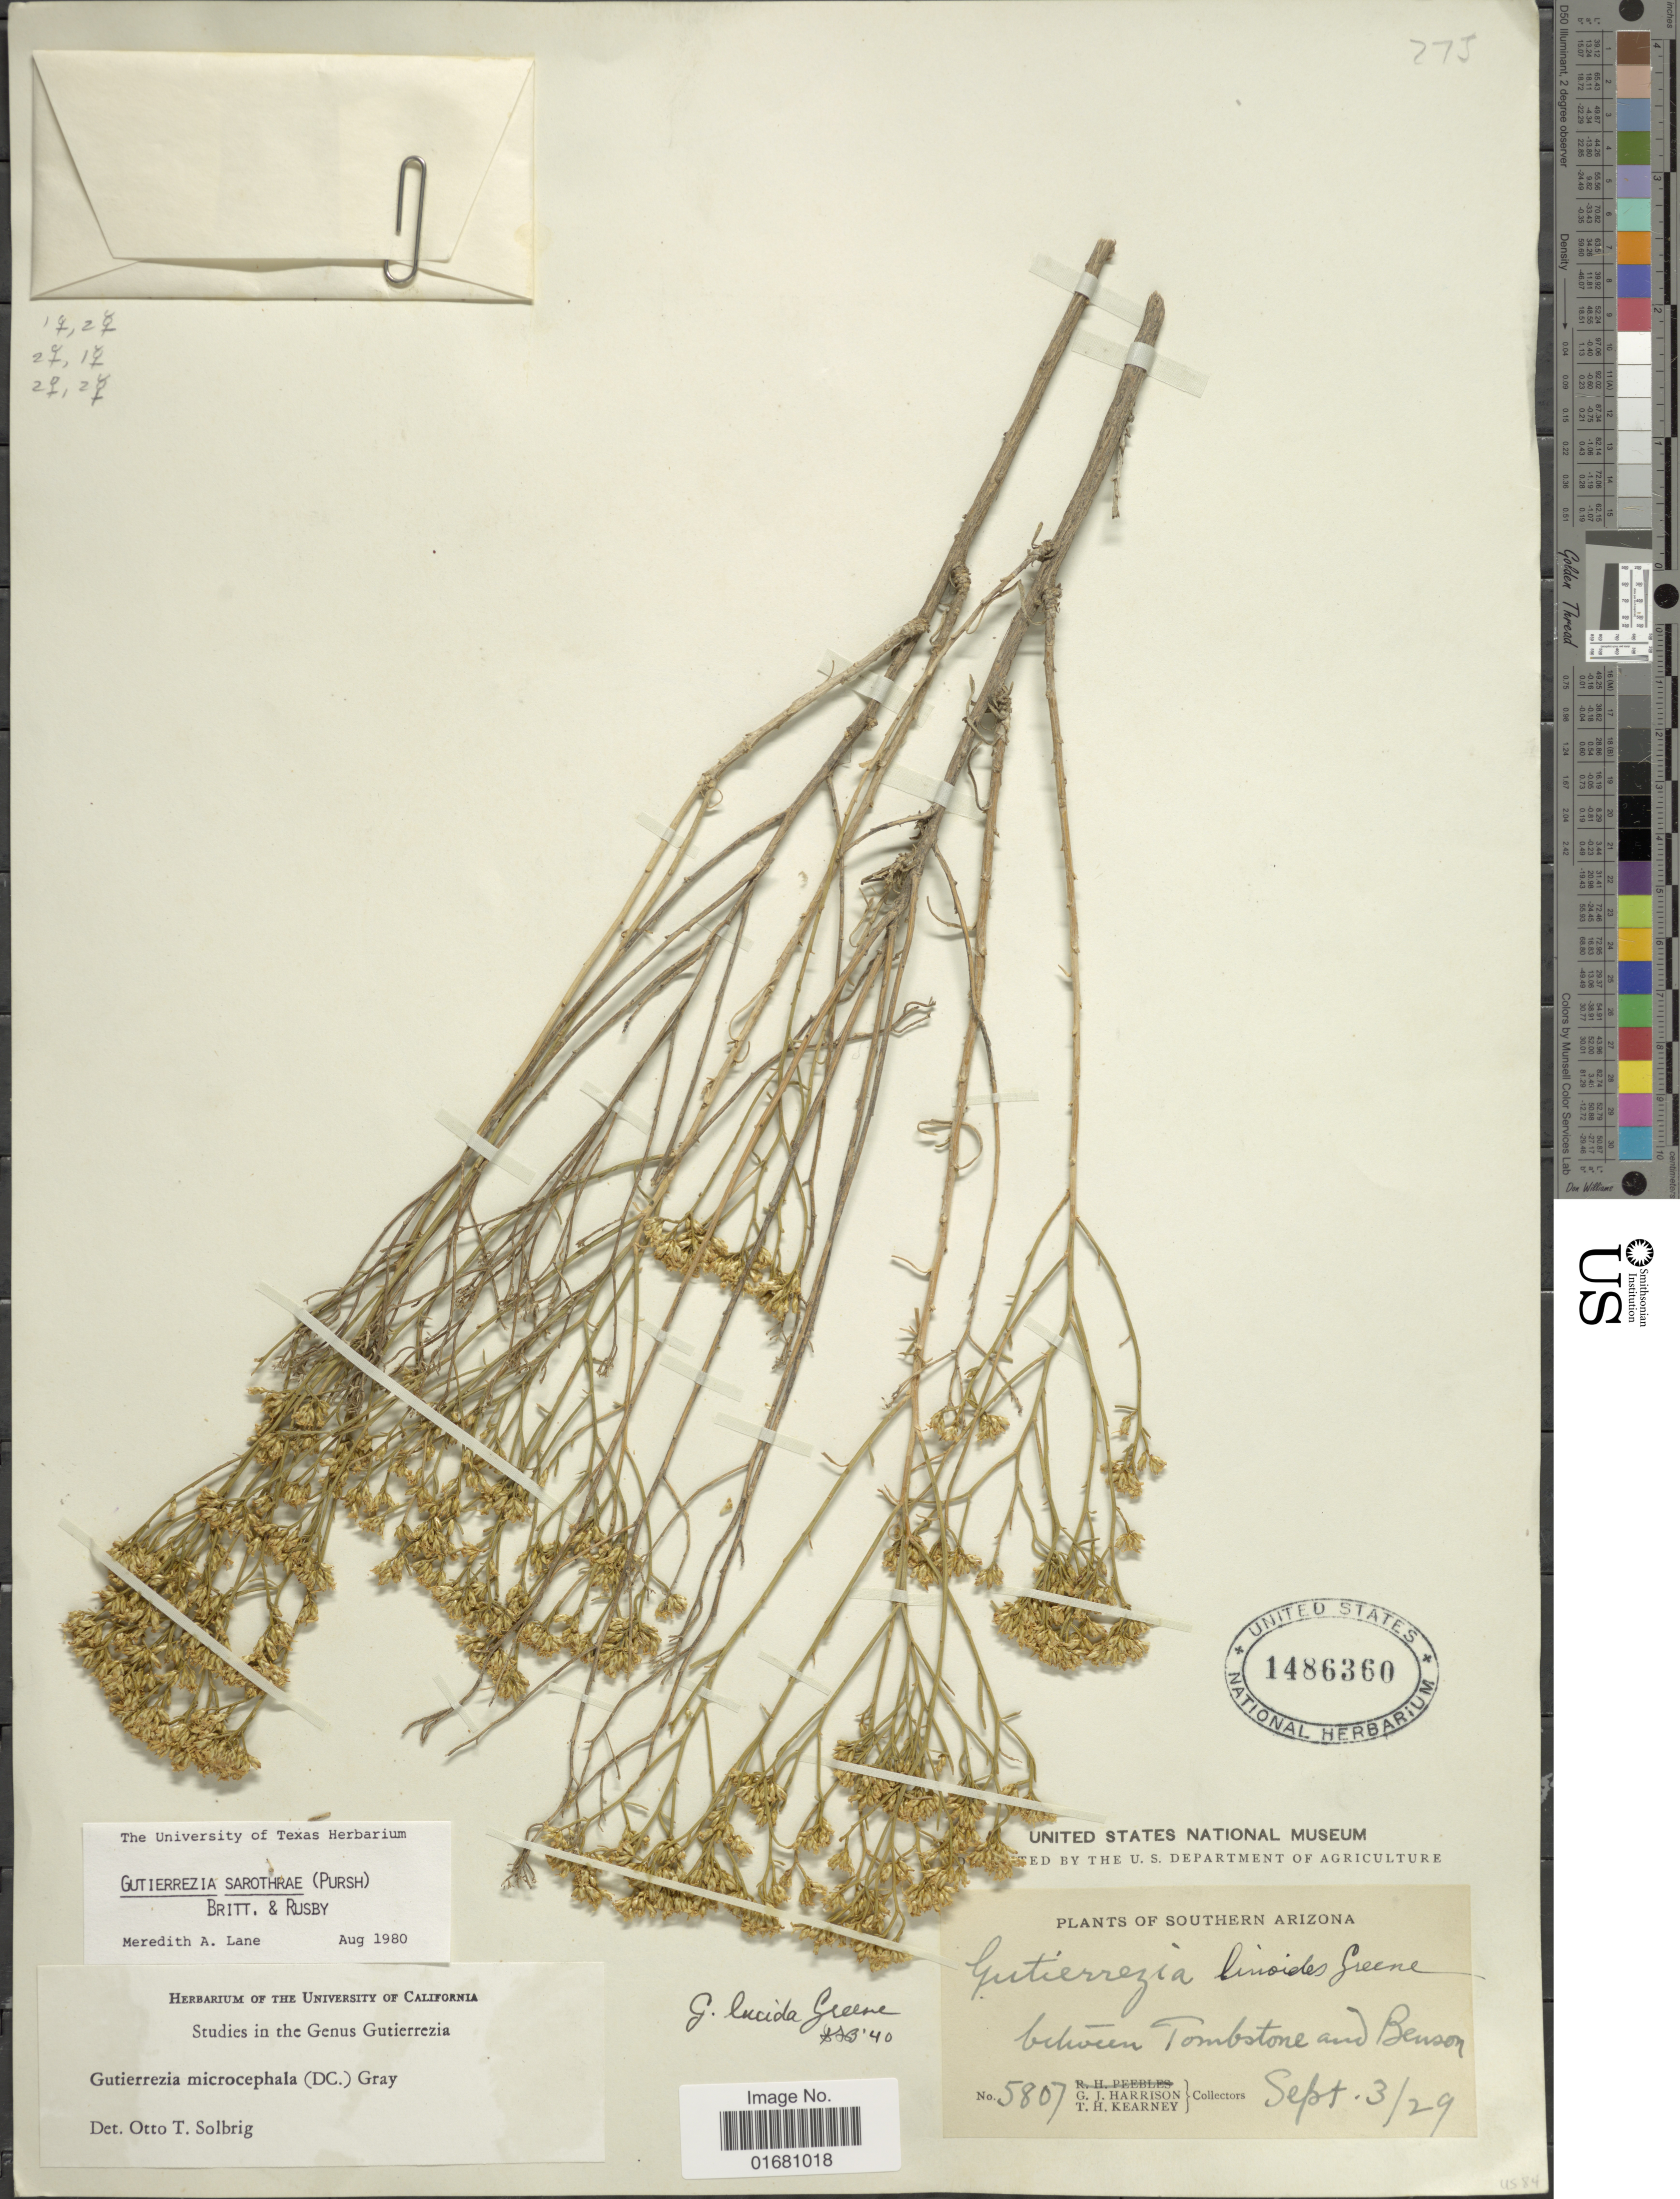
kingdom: Plantae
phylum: Tracheophyta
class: Magnoliopsida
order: Asterales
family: Asteraceae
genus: Gutierrezia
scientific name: Gutierrezia sarothrae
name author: (Pursh) Britton & Rusby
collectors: G. J. Harrison & T. H. Kearney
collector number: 5807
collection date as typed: Transcribed d/m/y: 3/9/29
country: United States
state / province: Arizona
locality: Southern Arizona, Between Tombstone and Benson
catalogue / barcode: US 1486360